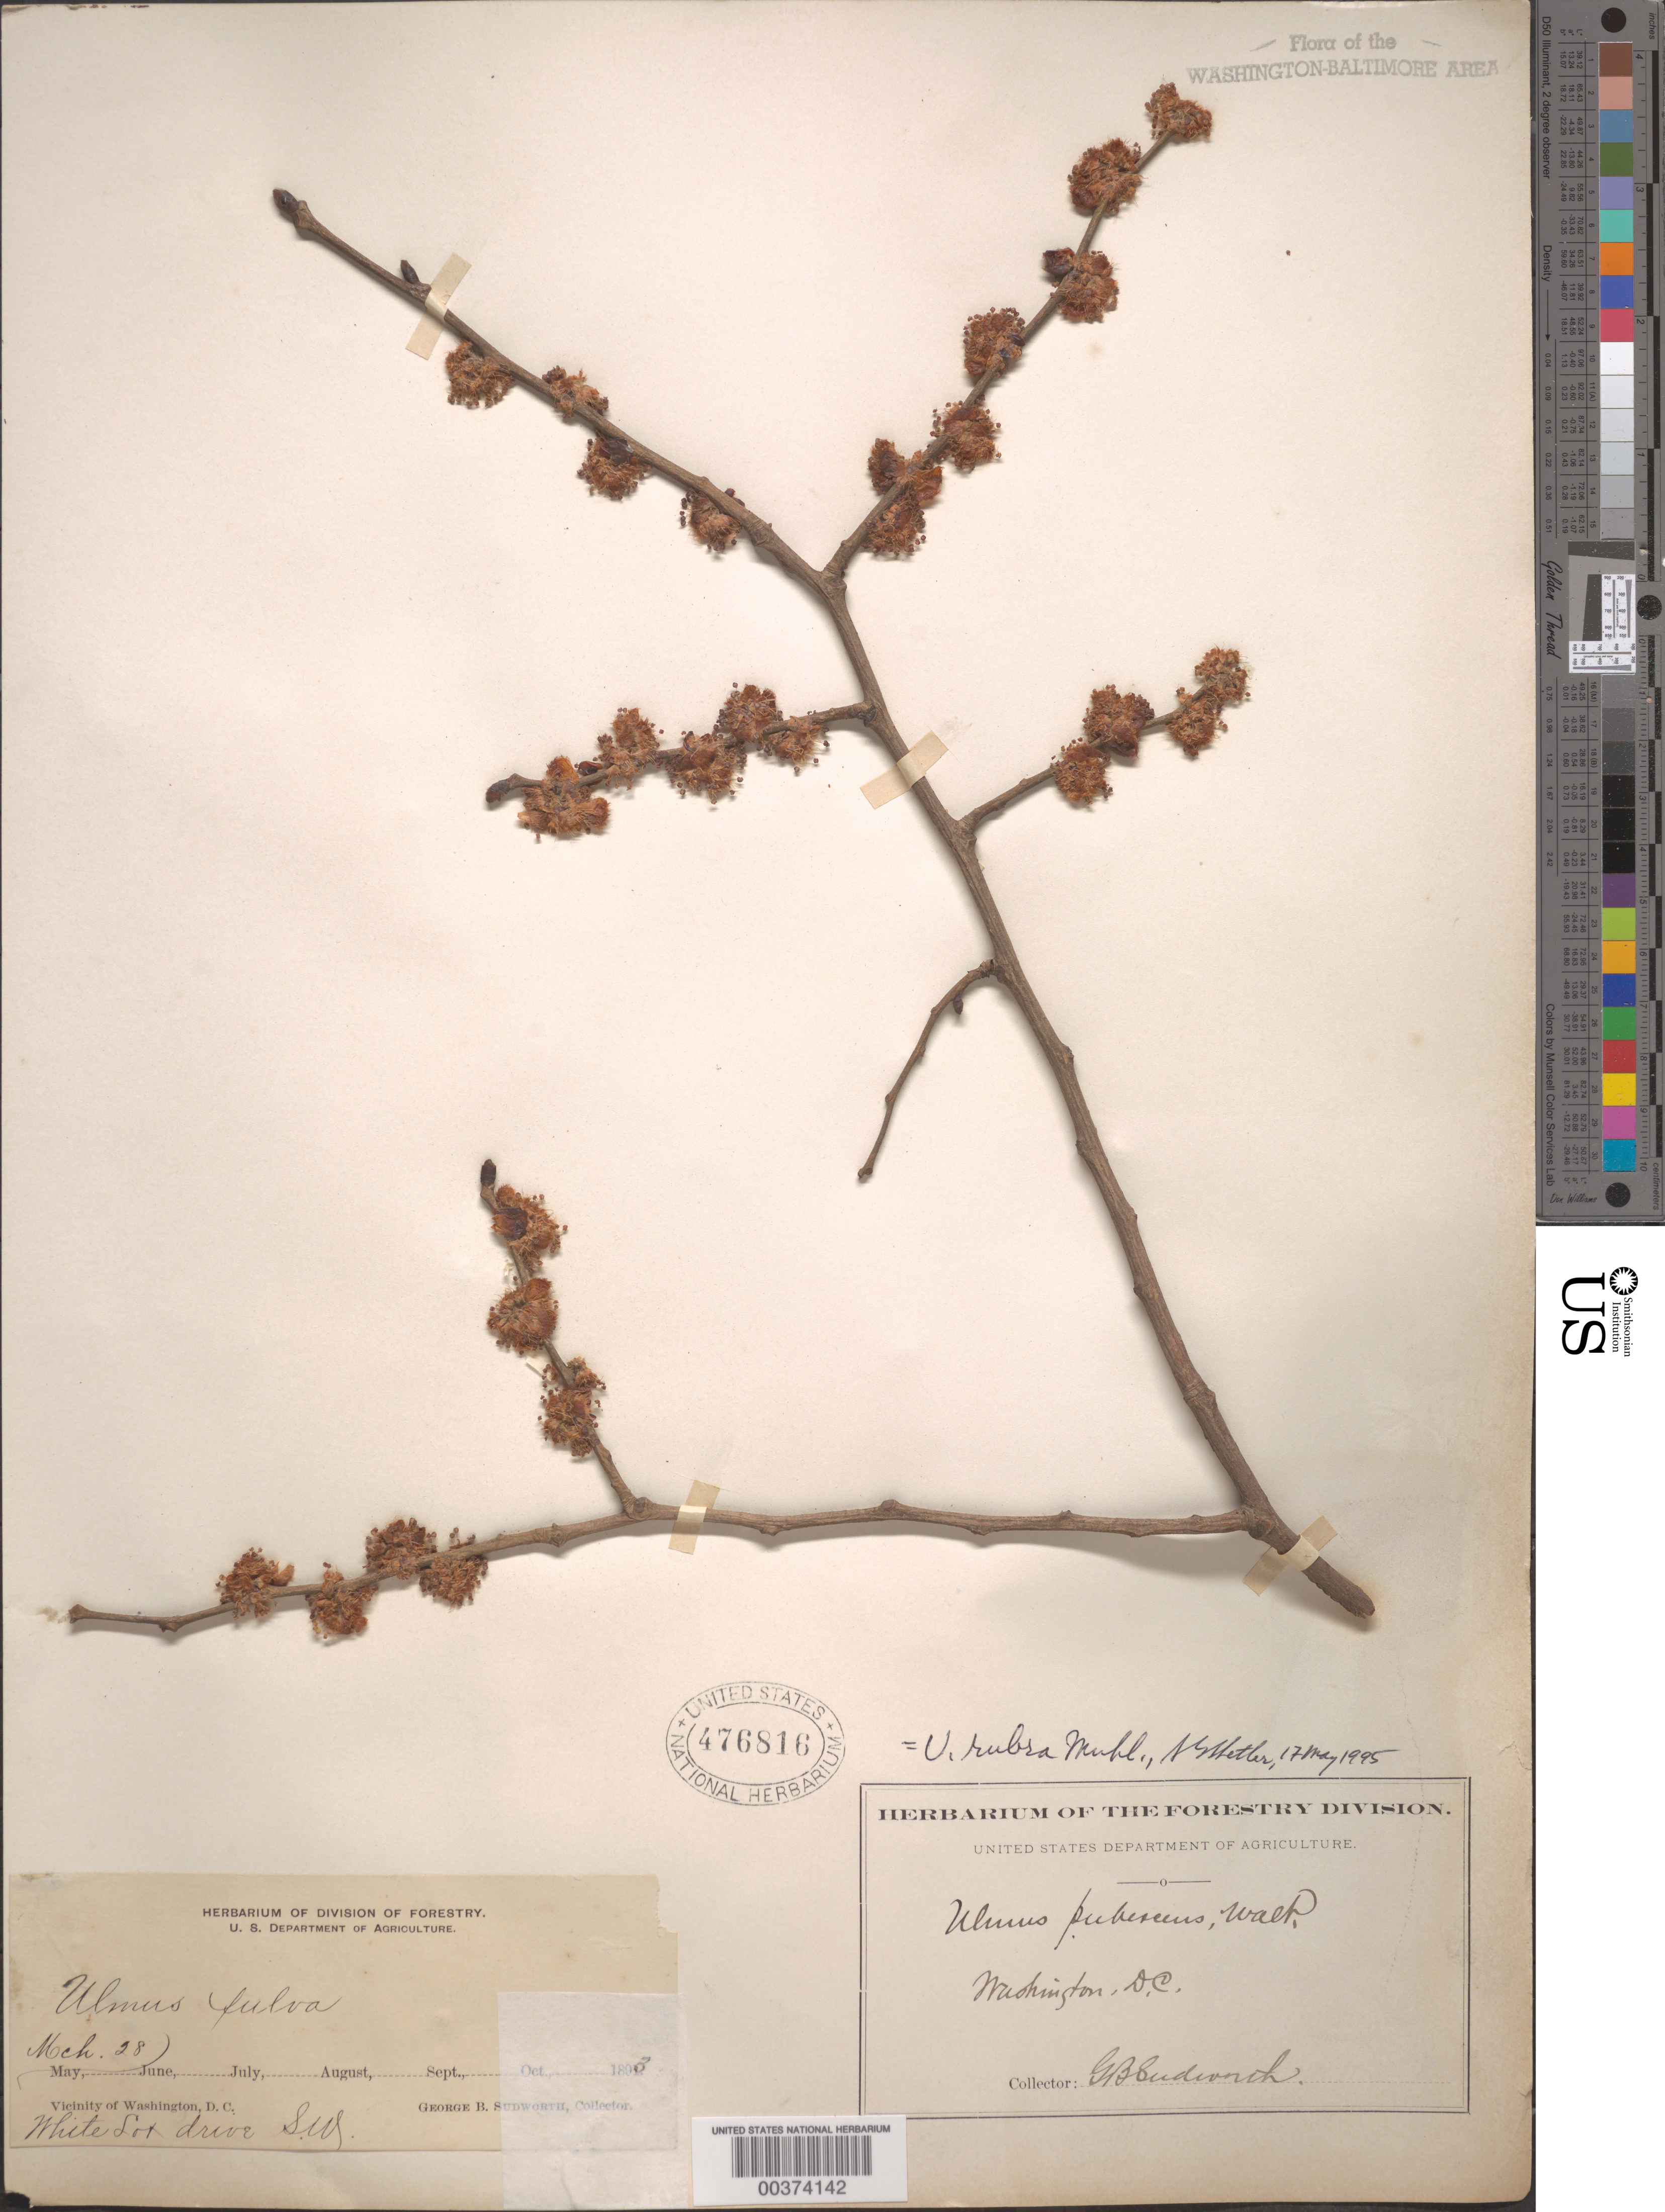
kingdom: Plantae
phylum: Tracheophyta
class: Magnoliopsida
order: Rosales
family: Ulmaceae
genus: Ulmus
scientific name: Ulmus rubra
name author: Muhl.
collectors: G. B. Sudworth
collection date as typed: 28 Mar 1893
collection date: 1893-03-28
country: United States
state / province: District of Columbia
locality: White Lot, SW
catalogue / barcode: US 476816